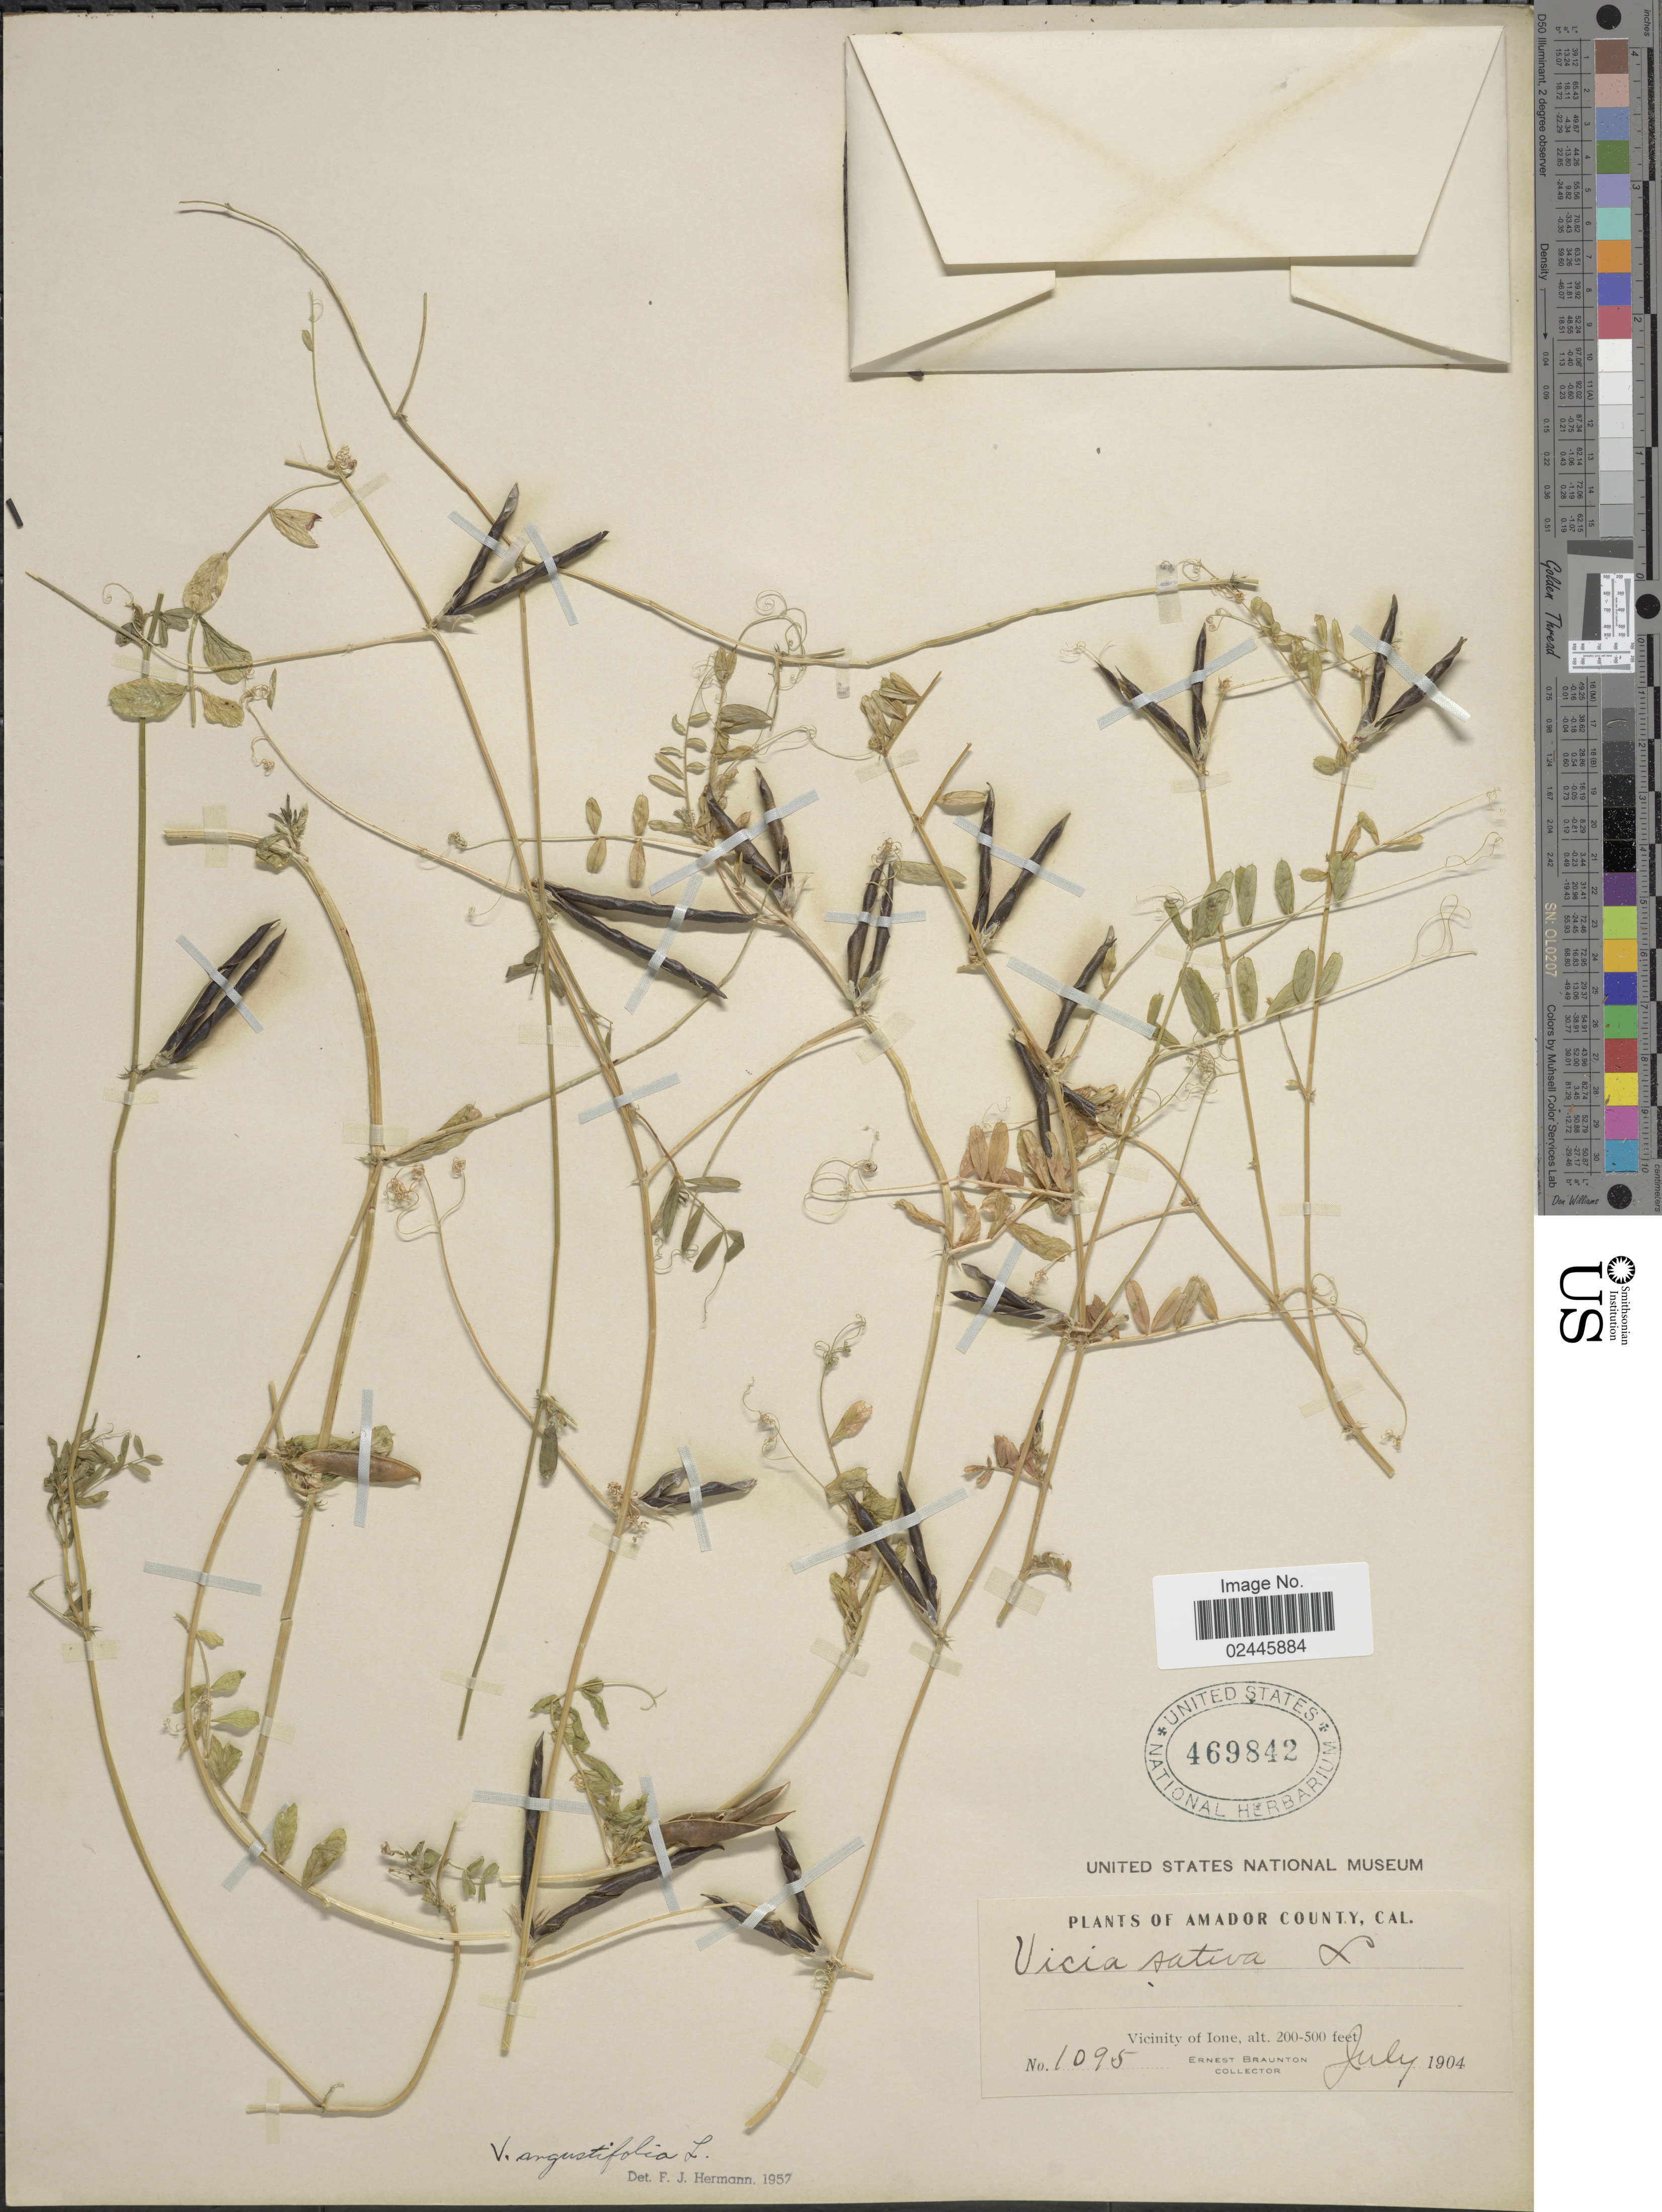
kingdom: Plantae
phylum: Tracheophyta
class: Magnoliopsida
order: Fabales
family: Fabaceae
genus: Vicia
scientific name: Vicia angustifolia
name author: L.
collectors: E. Braunton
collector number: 1095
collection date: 1904-07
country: United States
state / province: California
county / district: Amador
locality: Amador County, Cal. Vicinity of Ione.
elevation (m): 61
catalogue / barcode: US 469842